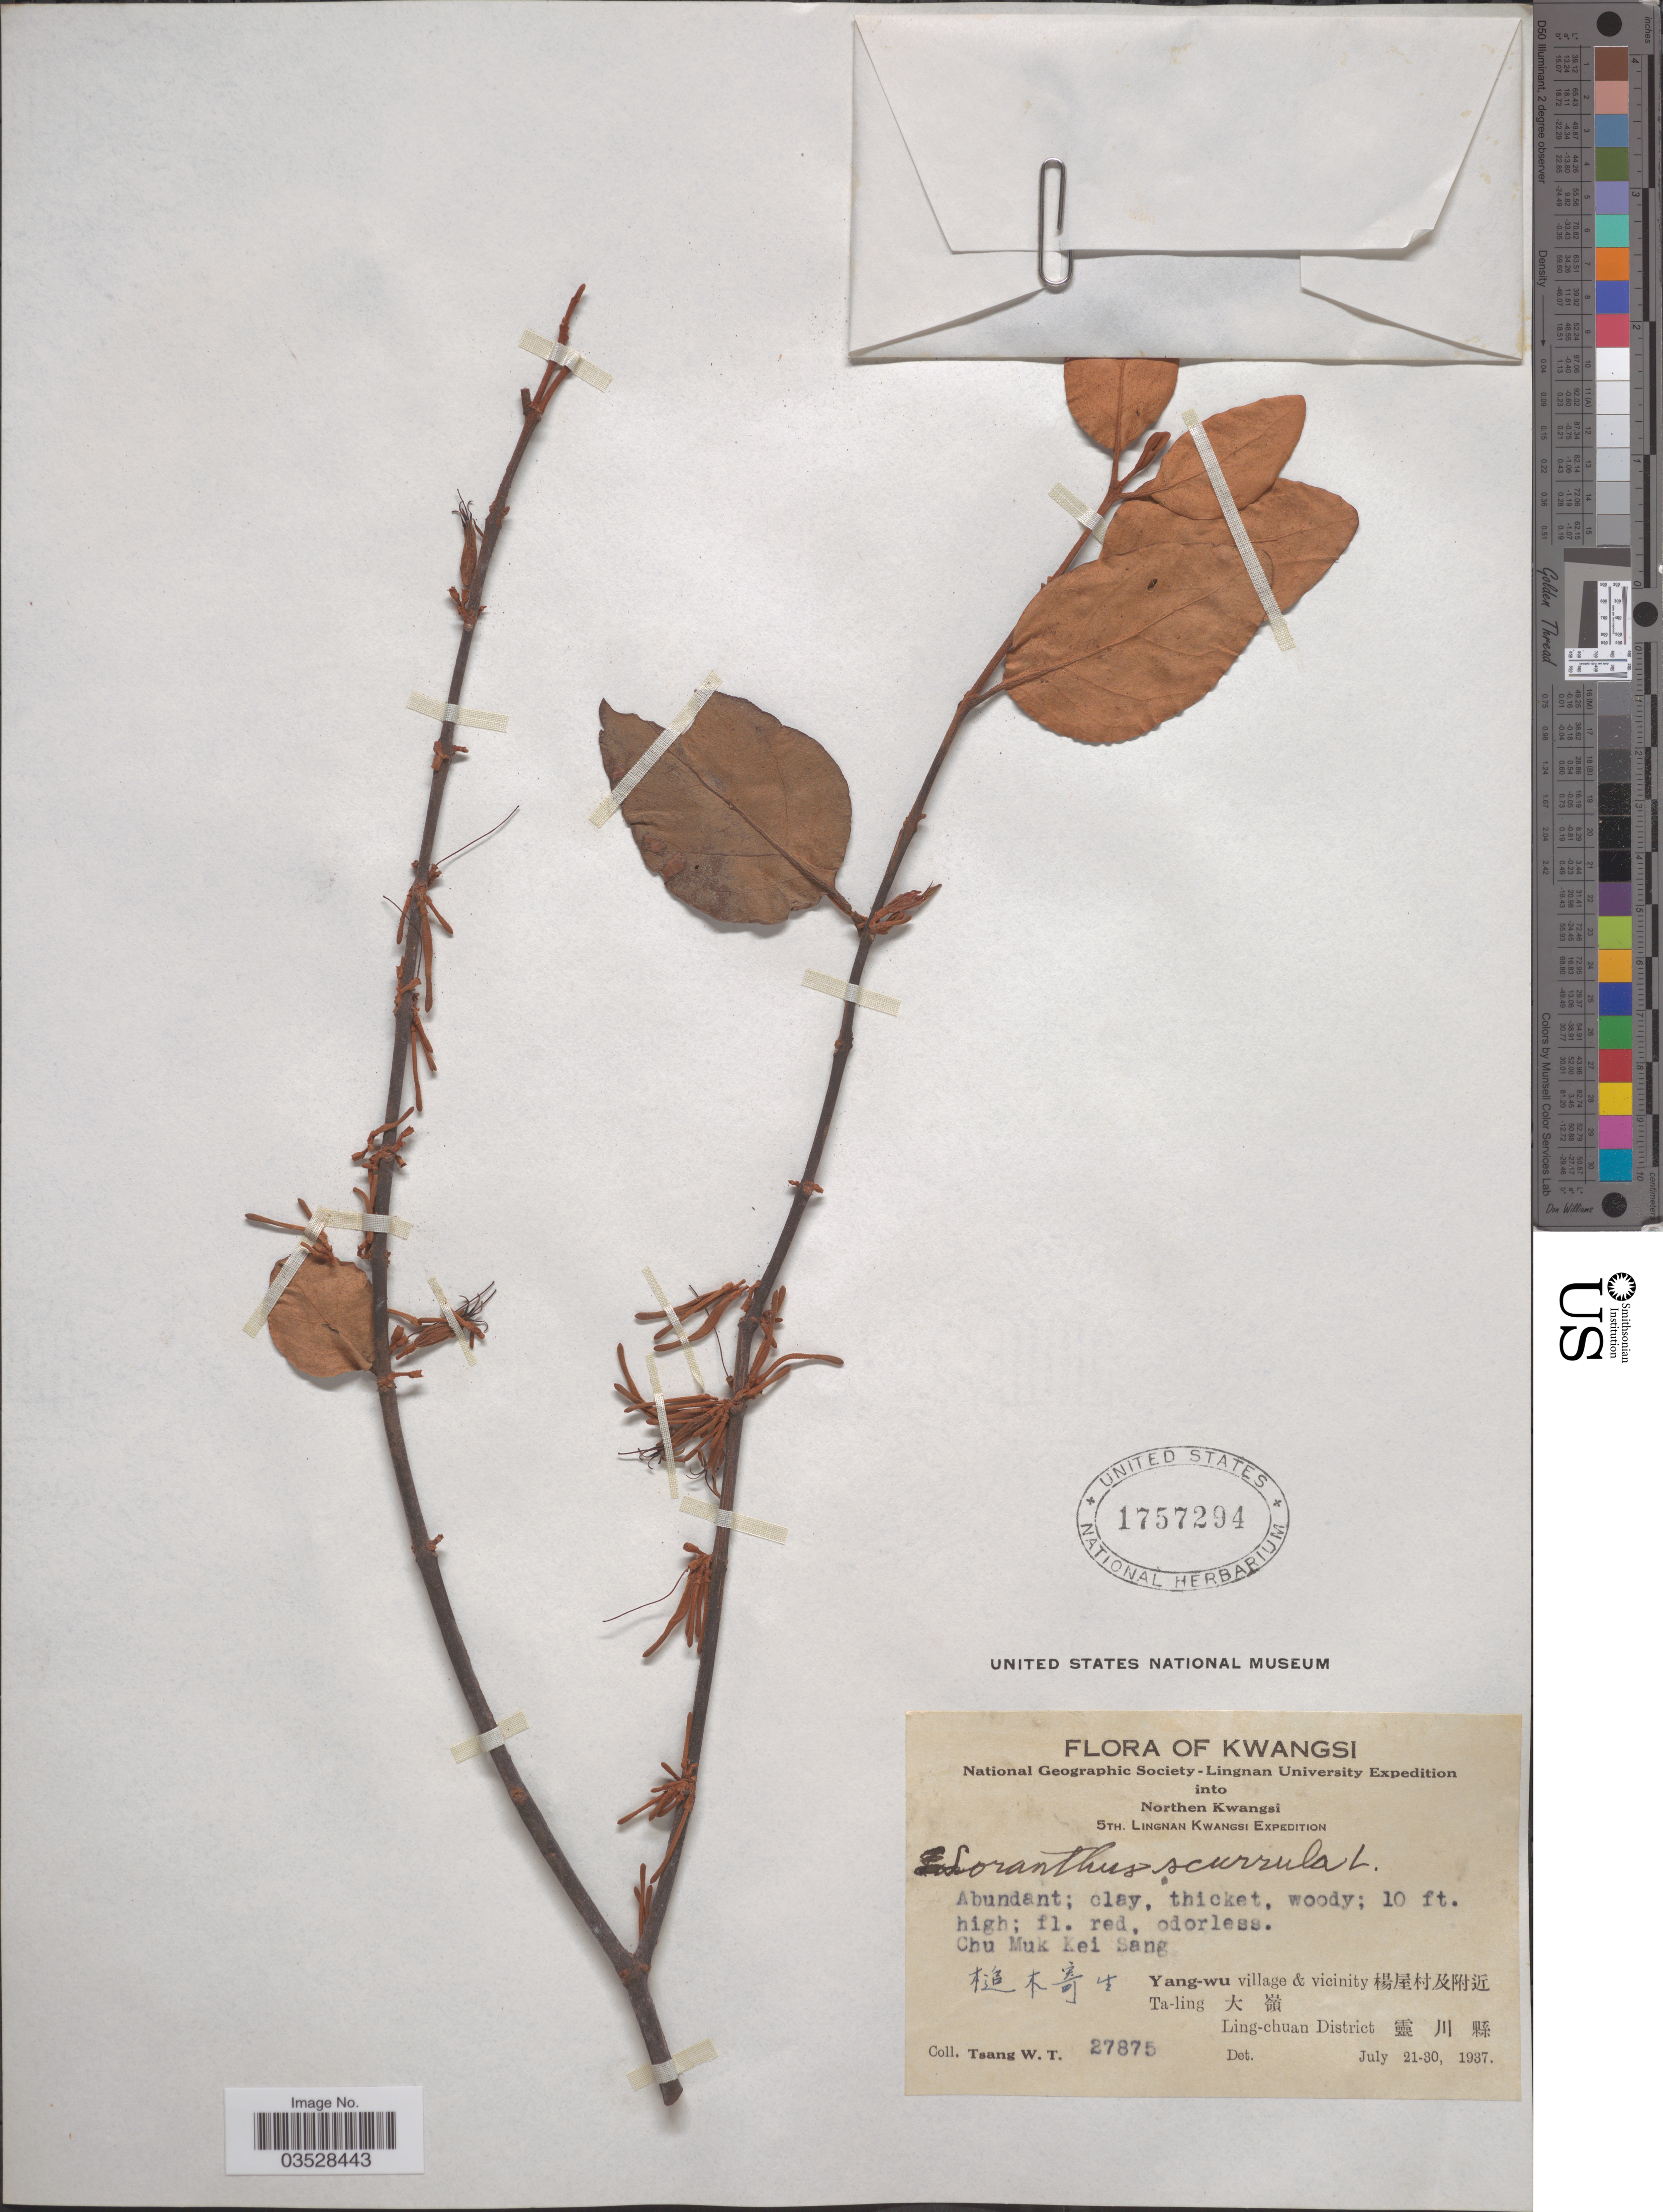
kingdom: Plantae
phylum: Tracheophyta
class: Magnoliopsida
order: Santalales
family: Loranthaceae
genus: Loranthus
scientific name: Loranthus scurrula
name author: L.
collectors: W. T. Tsang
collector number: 27875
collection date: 1937-07-21/1937-07-30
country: China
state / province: Guangxi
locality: Kwangsi. Northern Kwangsi. Chu Muk Kei Sang X. Yang-wu village & vicinity X. Ta-ling X. Ling-chuan District X.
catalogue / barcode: US 1757294